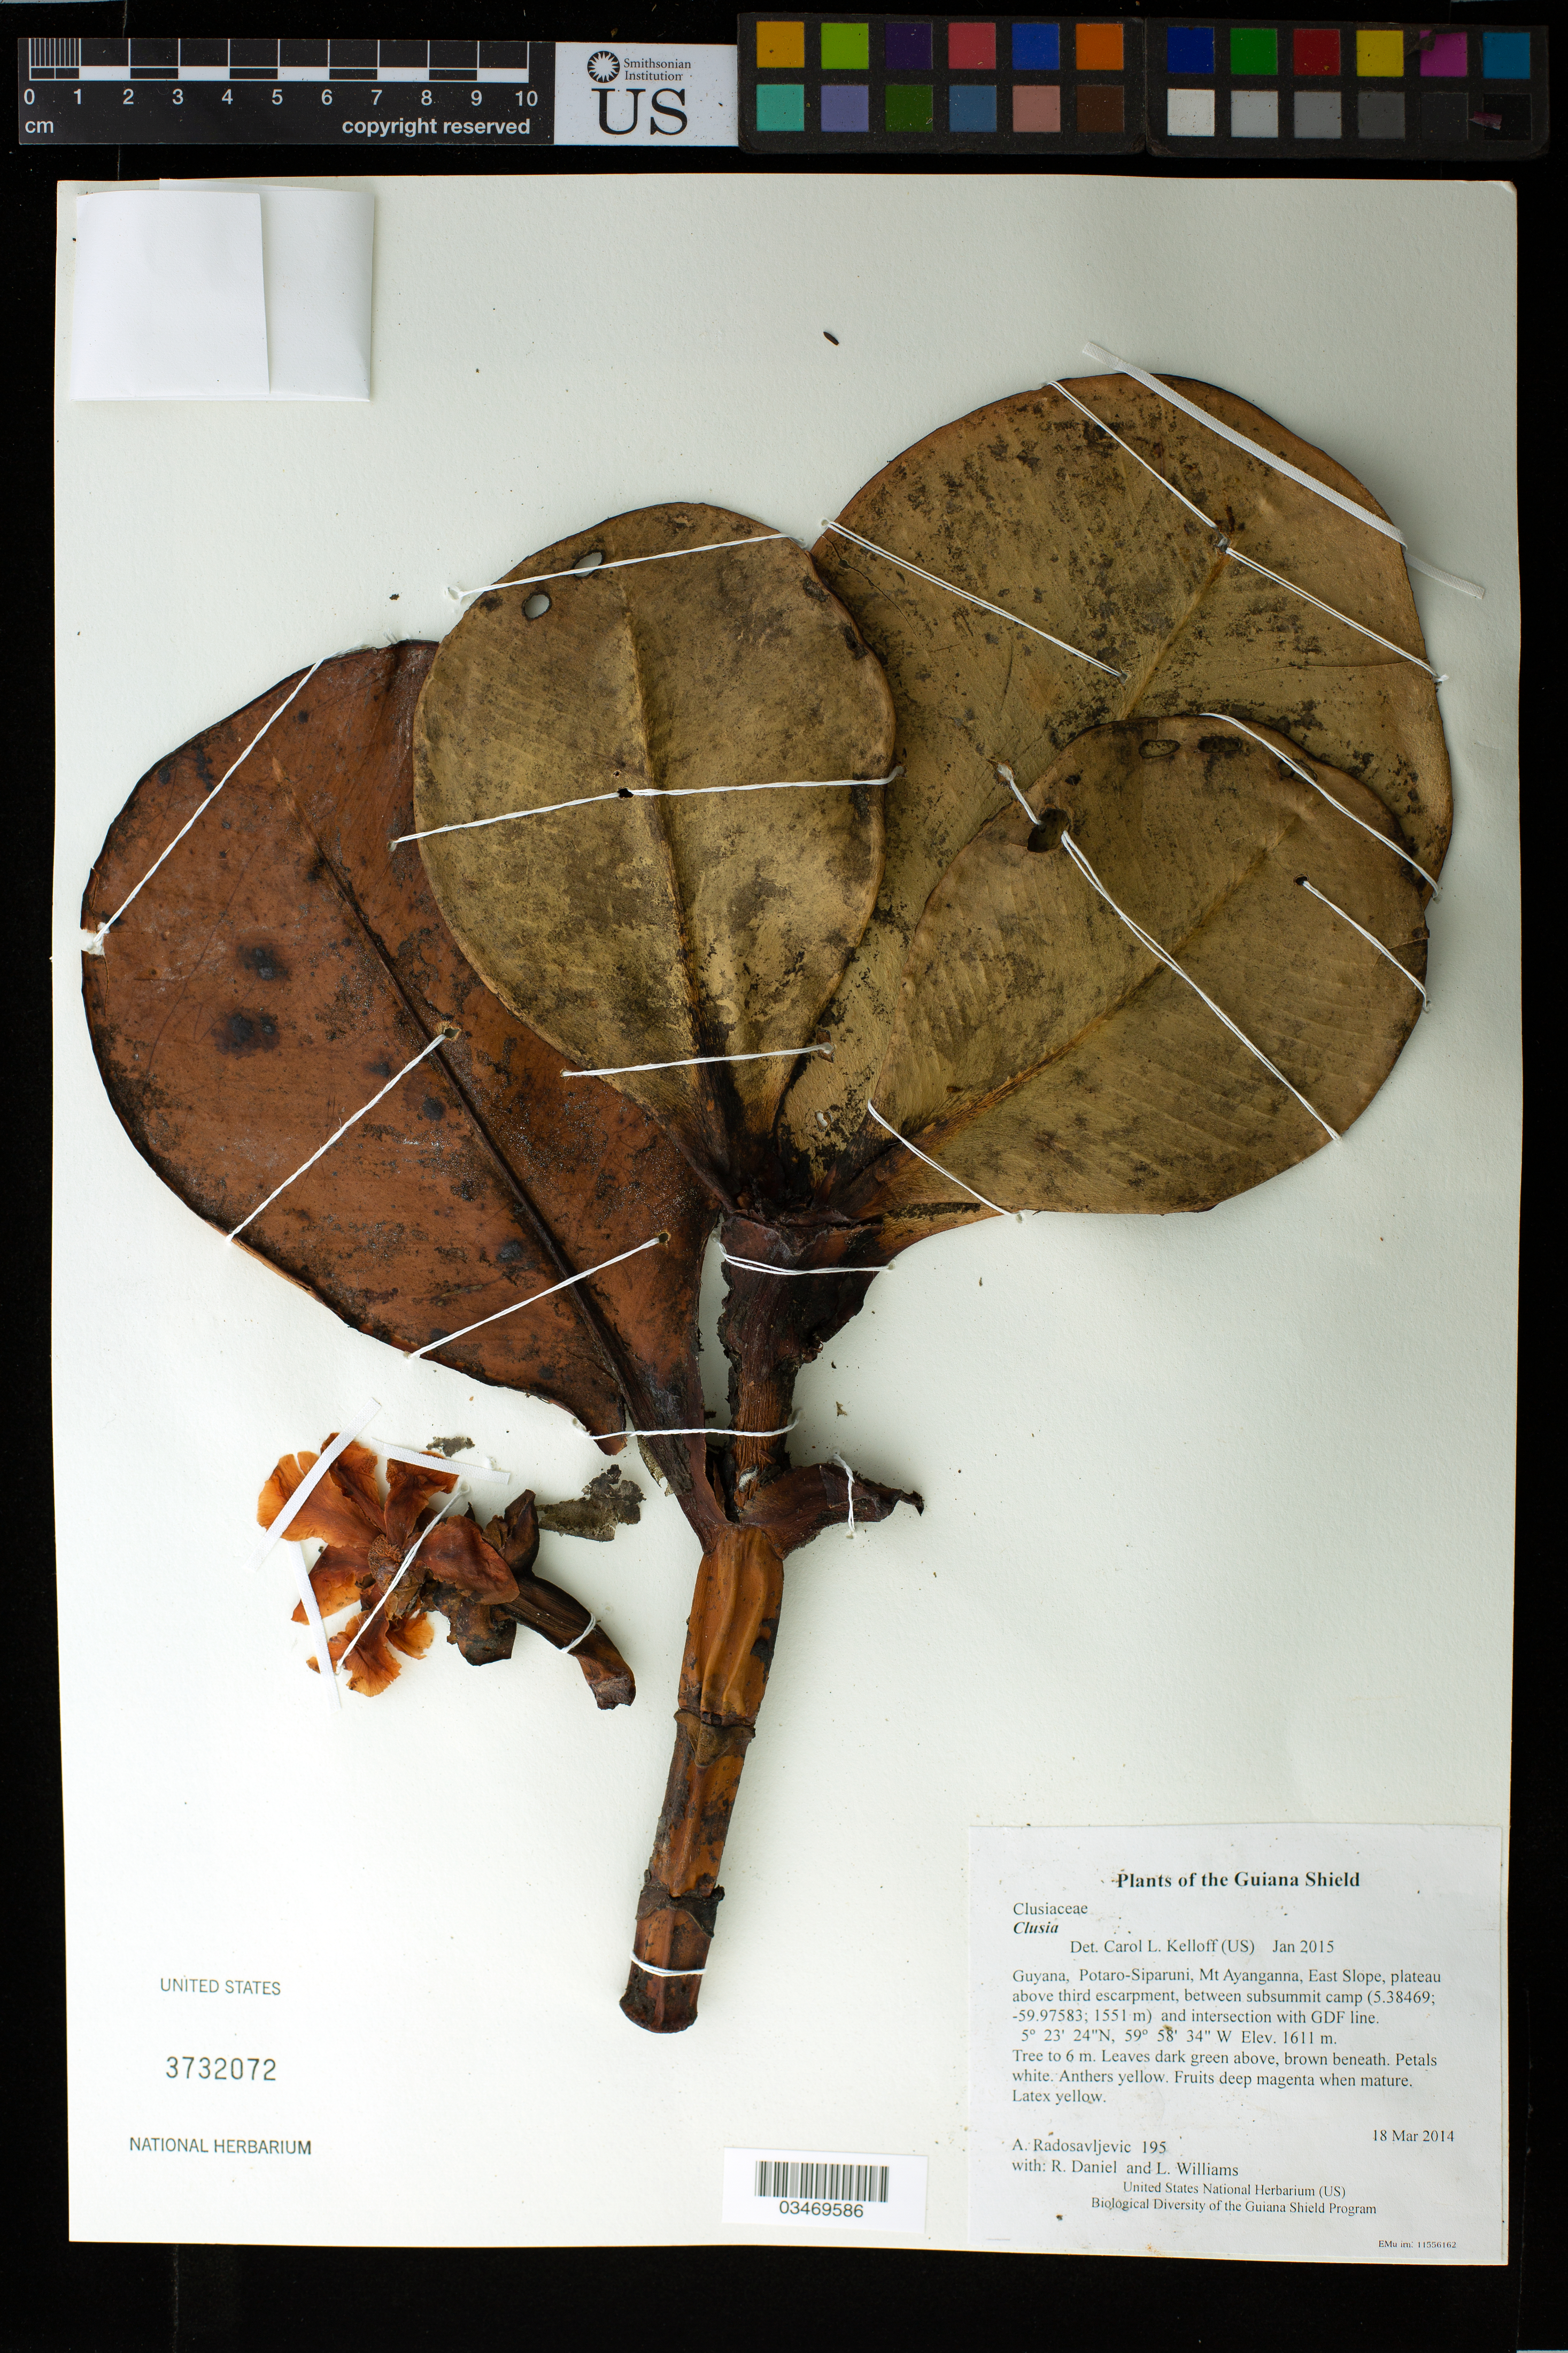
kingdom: Plantae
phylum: Tracheophyta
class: Magnoliopsida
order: Malpighiales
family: Clusiaceae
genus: Clusia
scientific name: Clusia sp.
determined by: Kelloff, Carol L., (US), Smithsonian Institution - National Museum of Natural History (UNITED STATES)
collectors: A. Radosavljevic, R. Daniel & L. Williams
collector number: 195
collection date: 2014-03-18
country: Guyana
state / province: Potaro-Siparuni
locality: Mt Ayanganna, East Slope, plateau above third escarpment, between subsummit camp (5.38469; -59.97583; 1551 m) and intersection with GDF line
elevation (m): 1611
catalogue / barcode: US 3732072